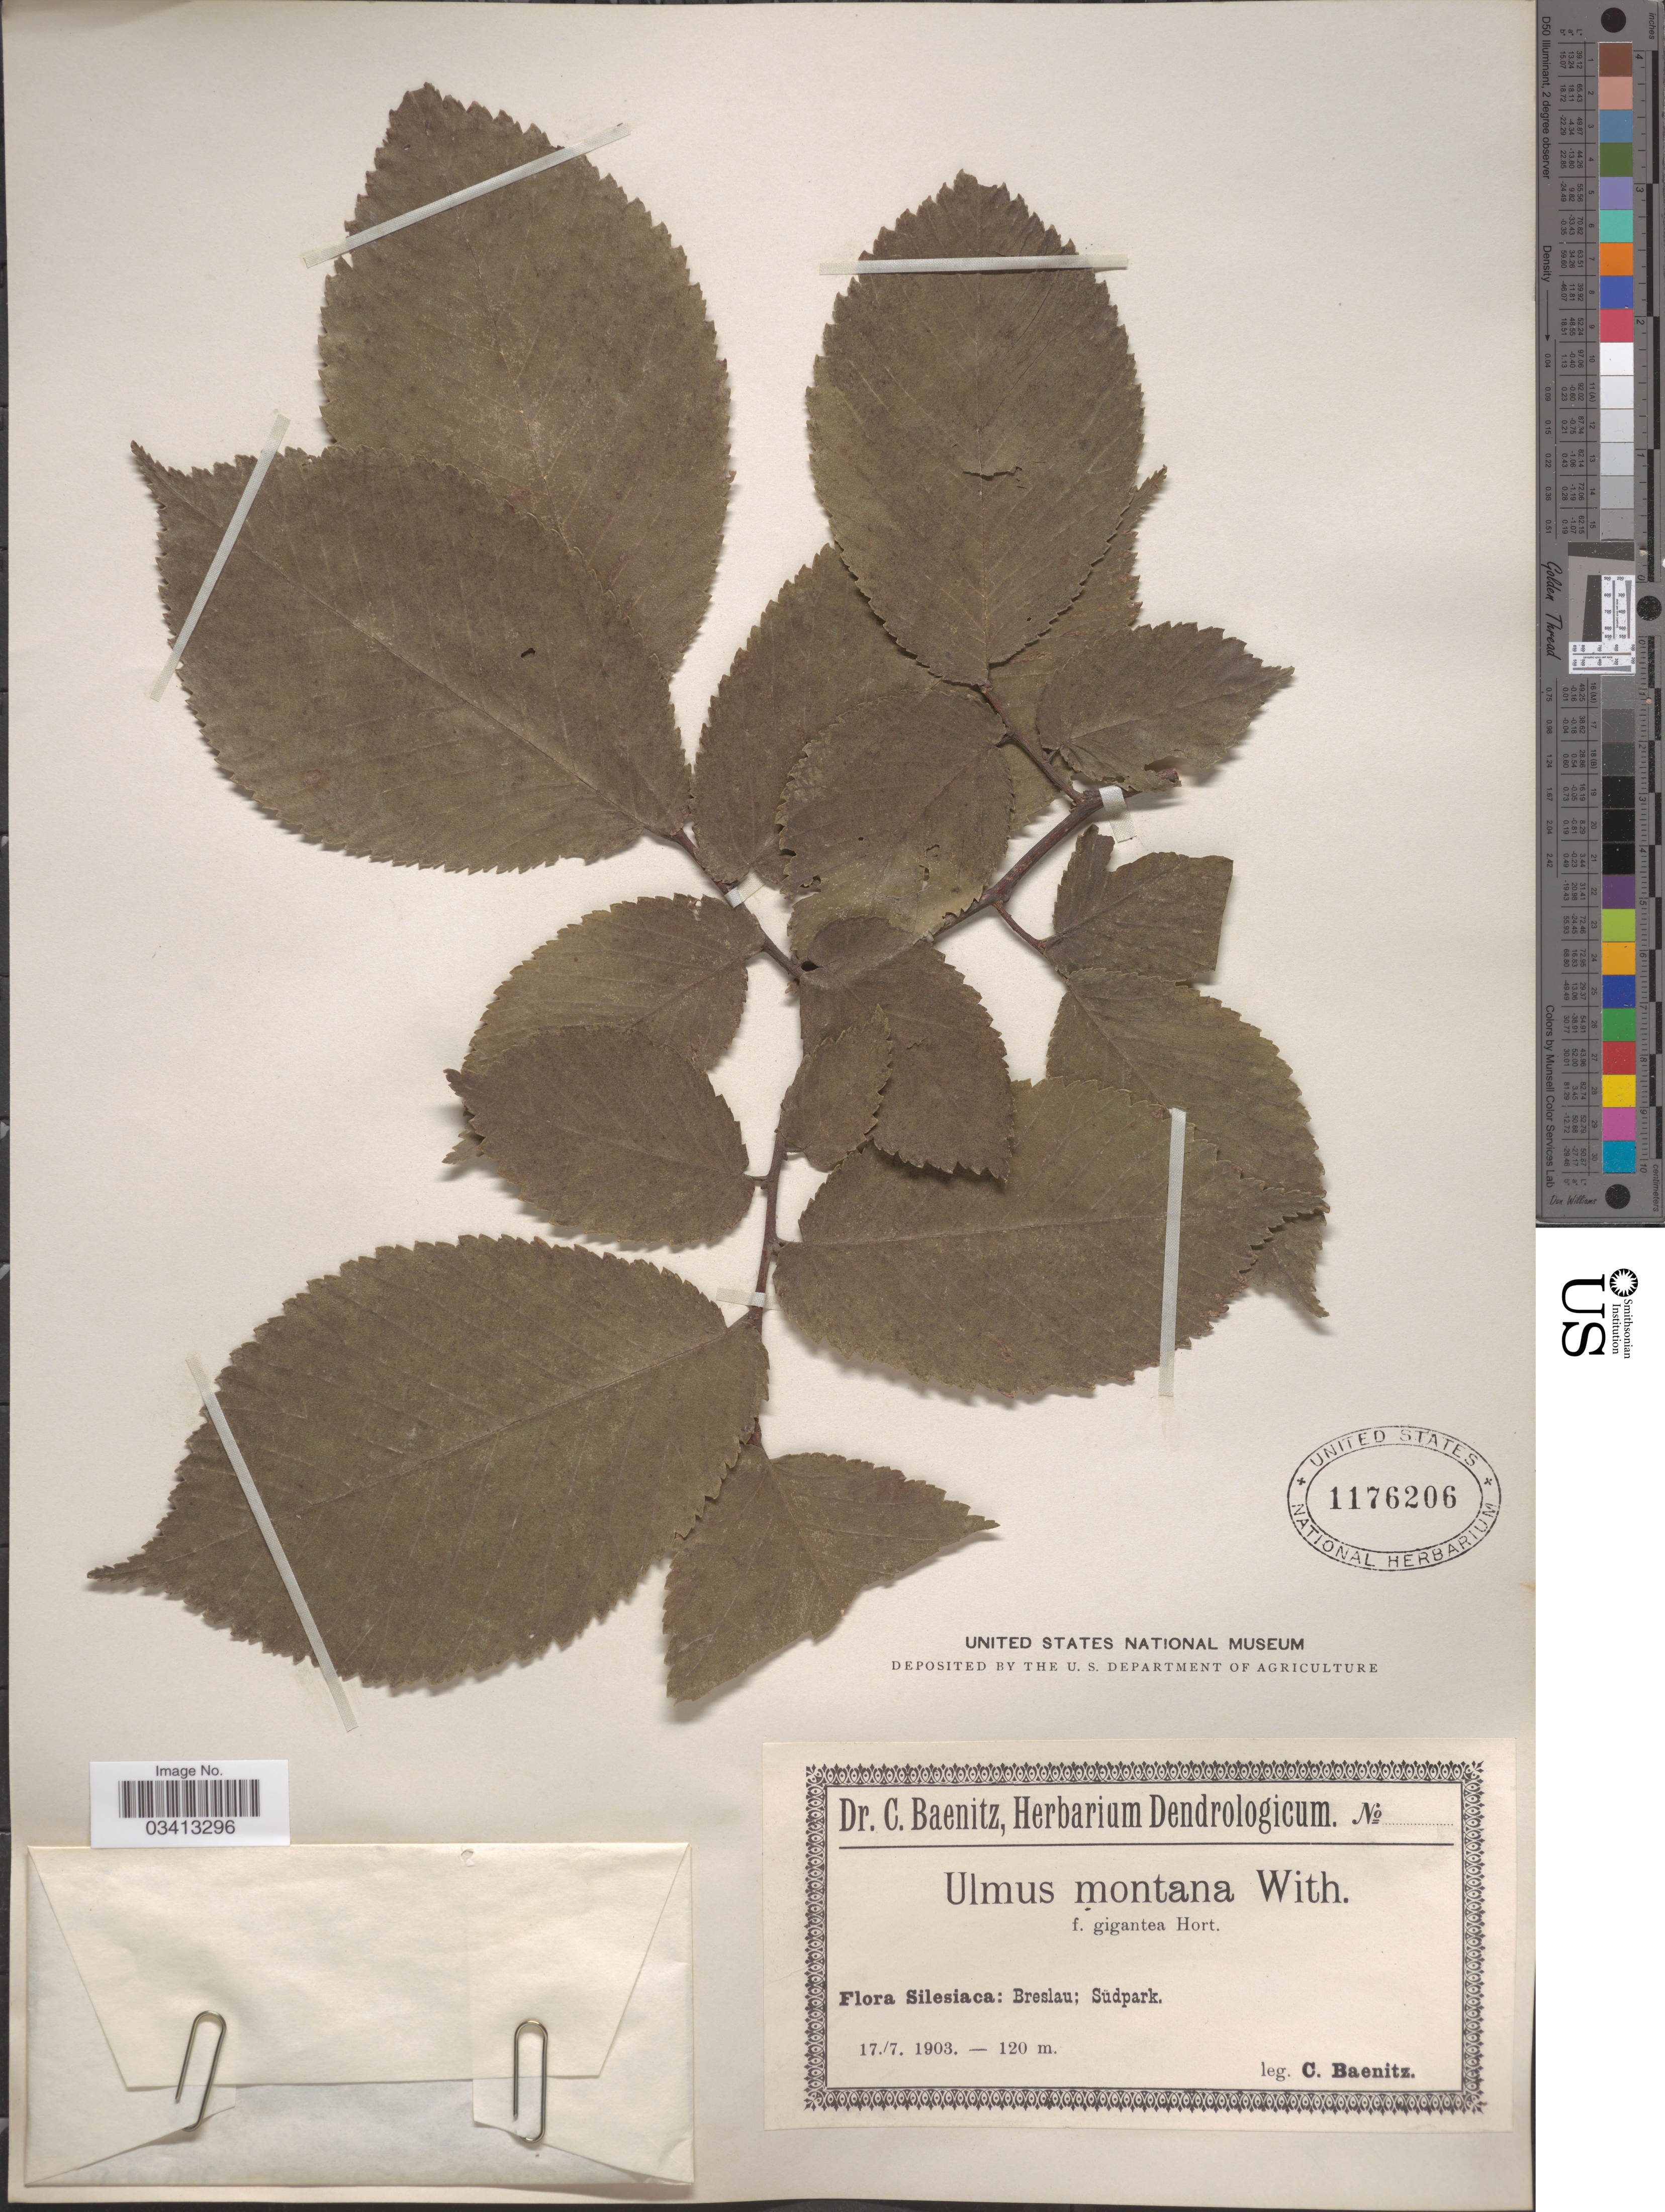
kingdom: Plantae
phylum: Tracheophyta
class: Magnoliopsida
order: Rosales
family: Ulmaceae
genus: Ulmus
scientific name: Ulmus glabra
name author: Huds.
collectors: C. G. Baenitz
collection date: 1903-07-17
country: Poland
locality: Silesiaca: Breslau; Südpark.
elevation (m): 120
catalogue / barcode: US 1176206